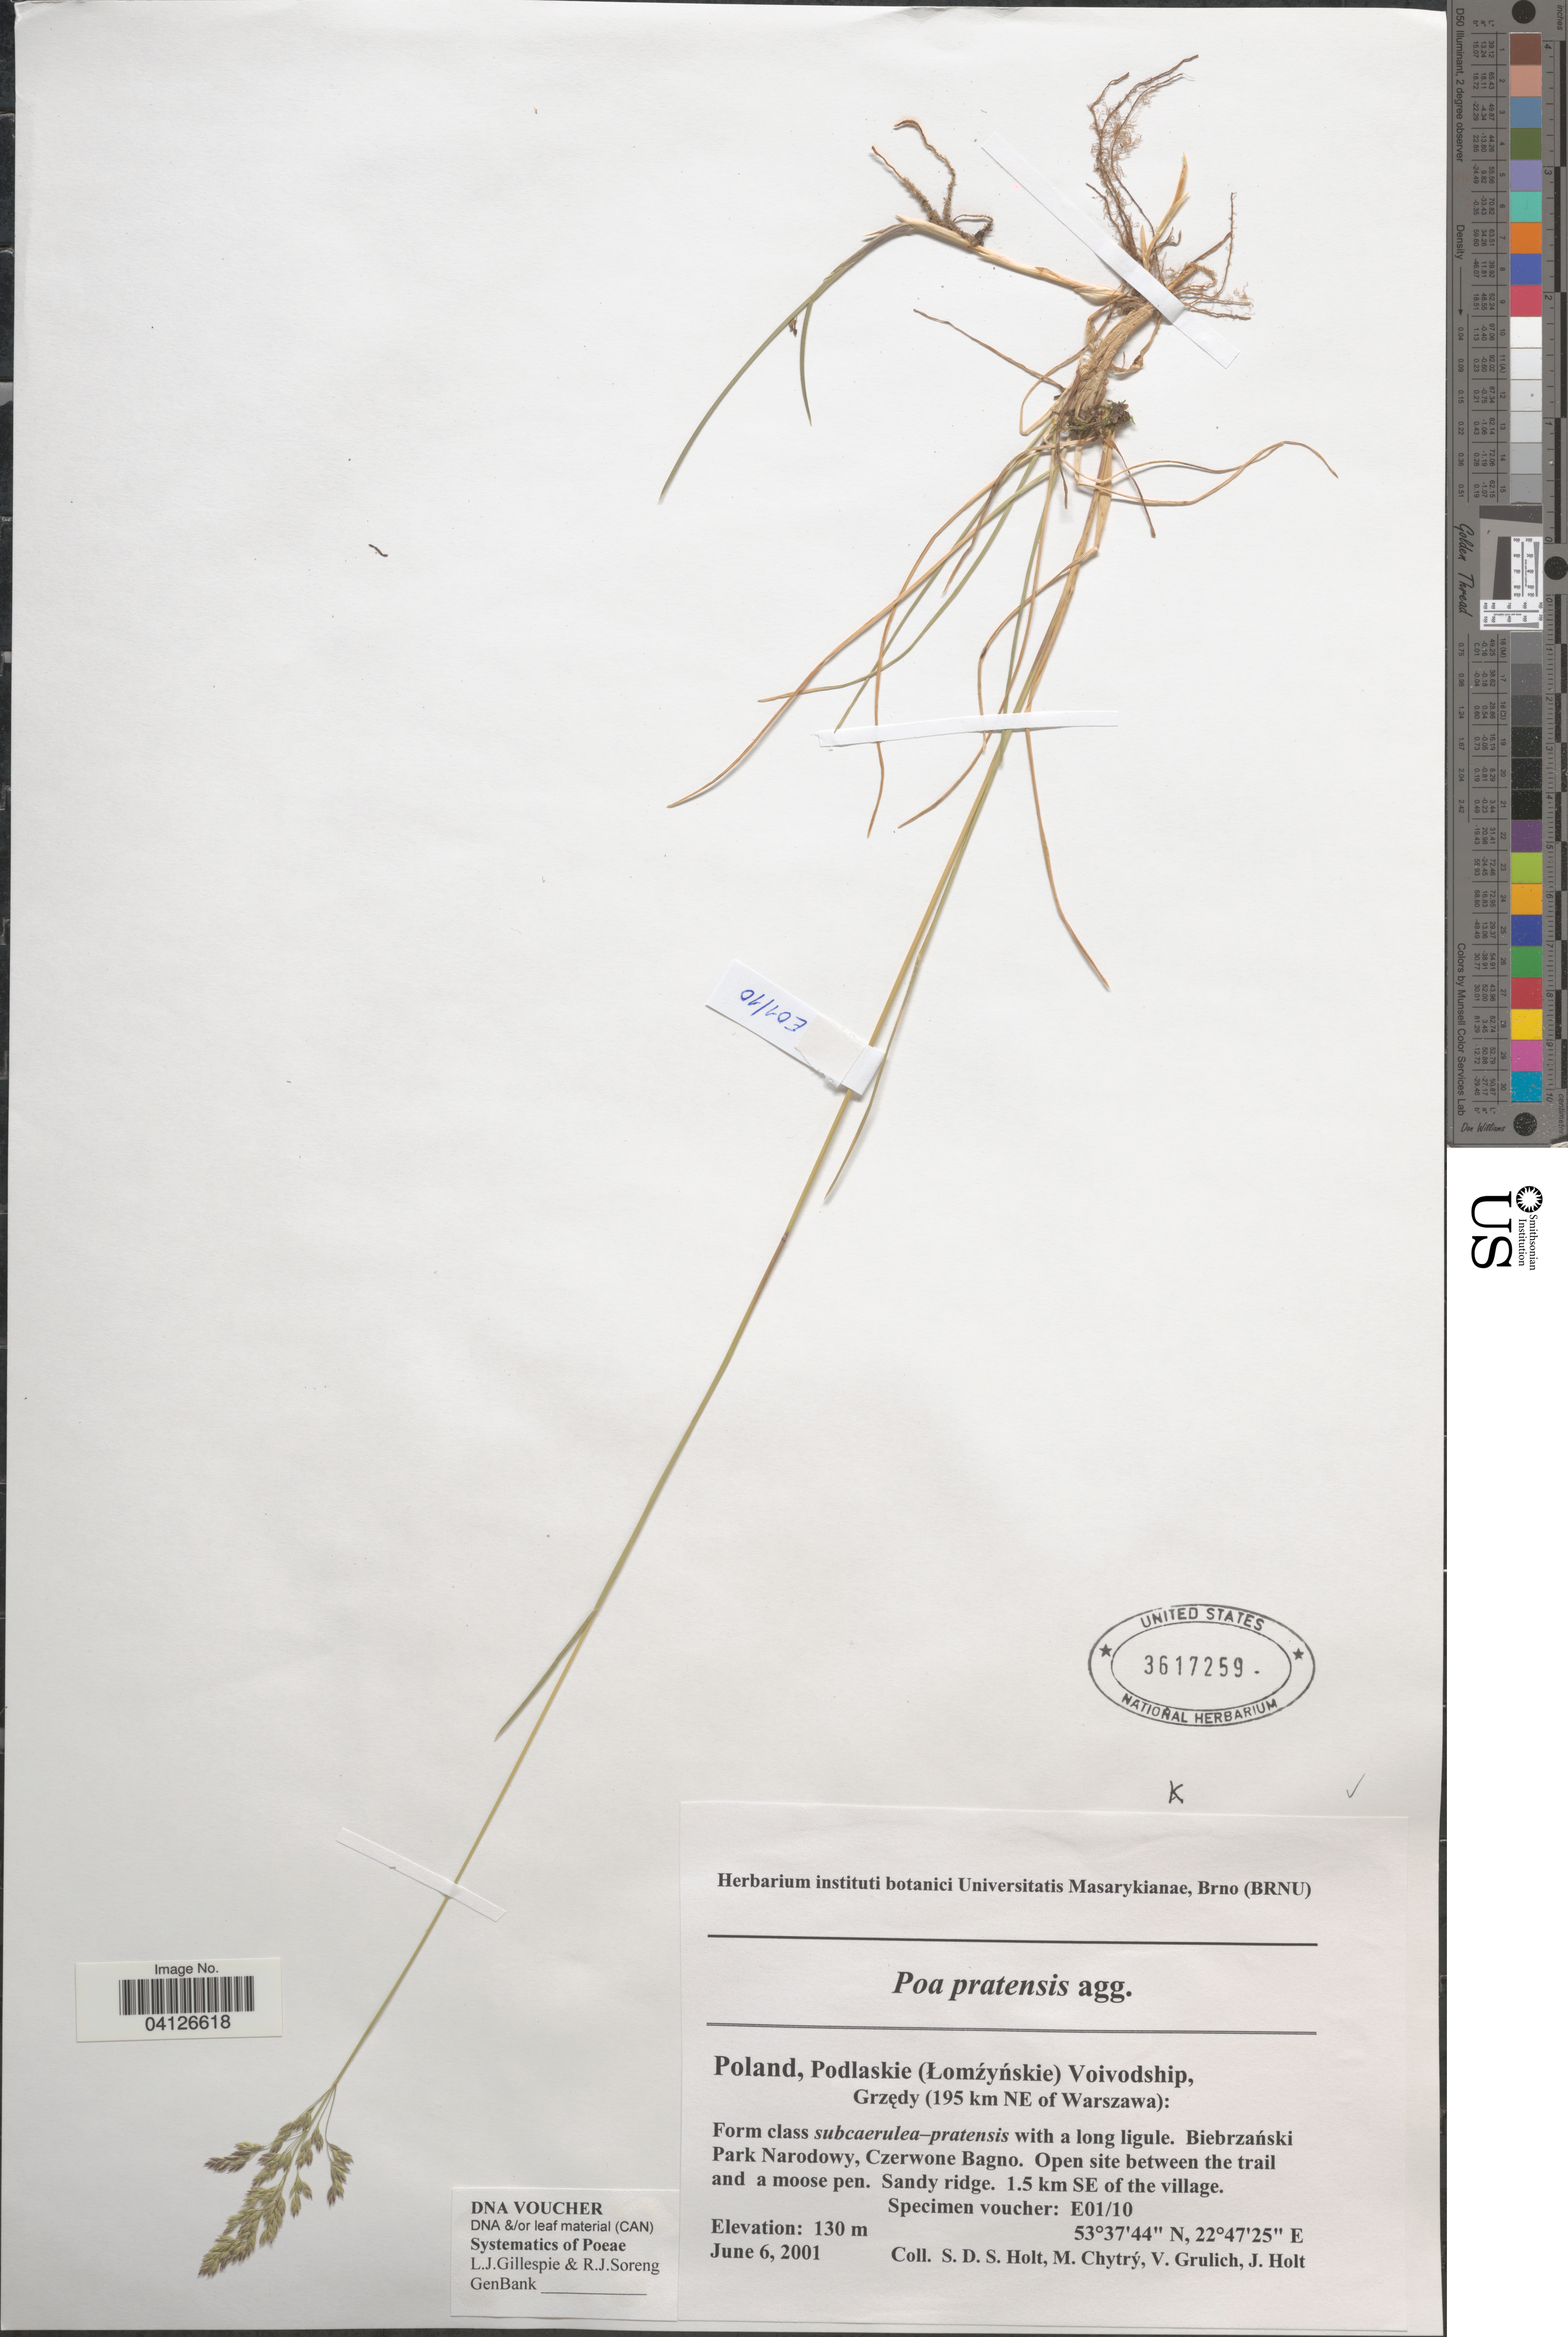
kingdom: Plantae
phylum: Tracheophyta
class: Liliopsida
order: Poales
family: Poaceae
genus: Poa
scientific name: Poa pratensis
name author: L.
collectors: S. Holt, M. Chytrý, V. Grulich & J. Holt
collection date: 2001-06-06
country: Poland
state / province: Podlaskie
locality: (Łomźyńskie) Voivodship, Grzędy (195 km NE of Warszawa): Biebrzański Park Narodowy, Czerwone Bagno. 1.5 km SE of the village.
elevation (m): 130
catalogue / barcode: US 3617259